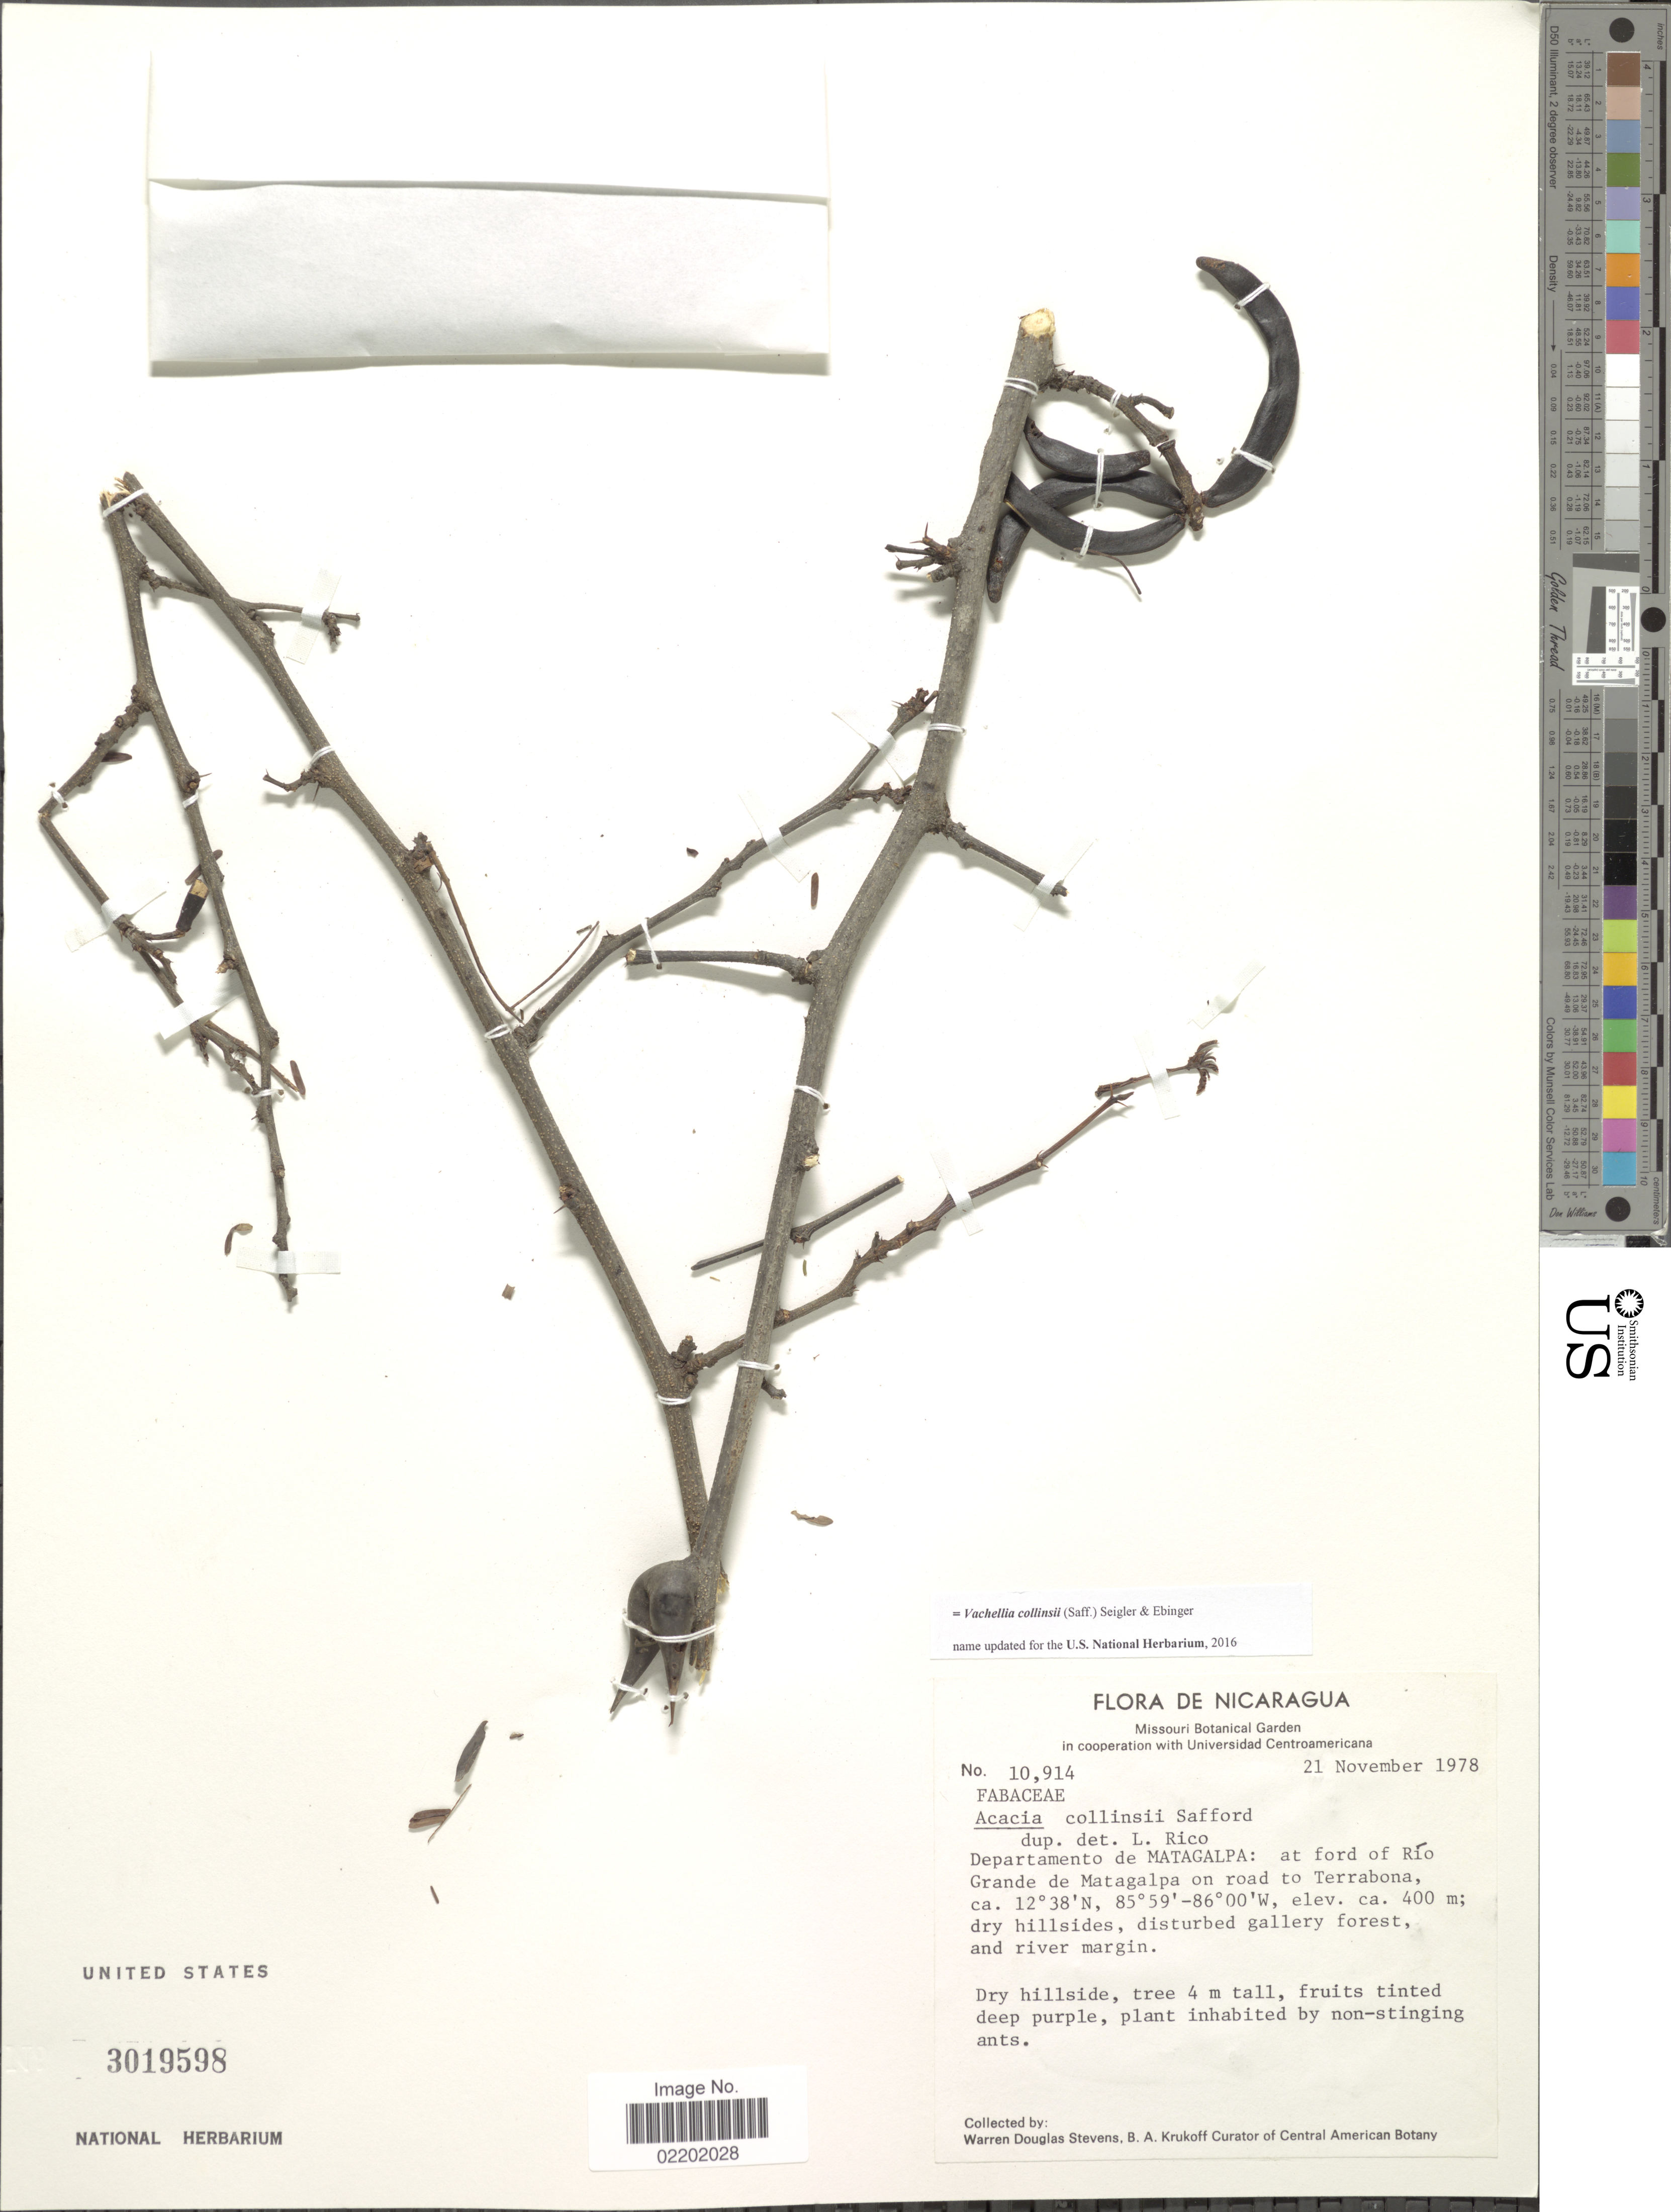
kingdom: Plantae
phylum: Tracheophyta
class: Magnoliopsida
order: Fabales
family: Fabaceae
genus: Vachellia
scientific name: Vachellia collinsii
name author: (Saff.) Seigler & Ebinger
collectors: W. D. Stevens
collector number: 10914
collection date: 1978-11-21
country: Nicaragua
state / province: Matagalpa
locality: Ford of Rio Grande de Matagalpa on road to Terrabona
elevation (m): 400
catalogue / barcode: US 3019598